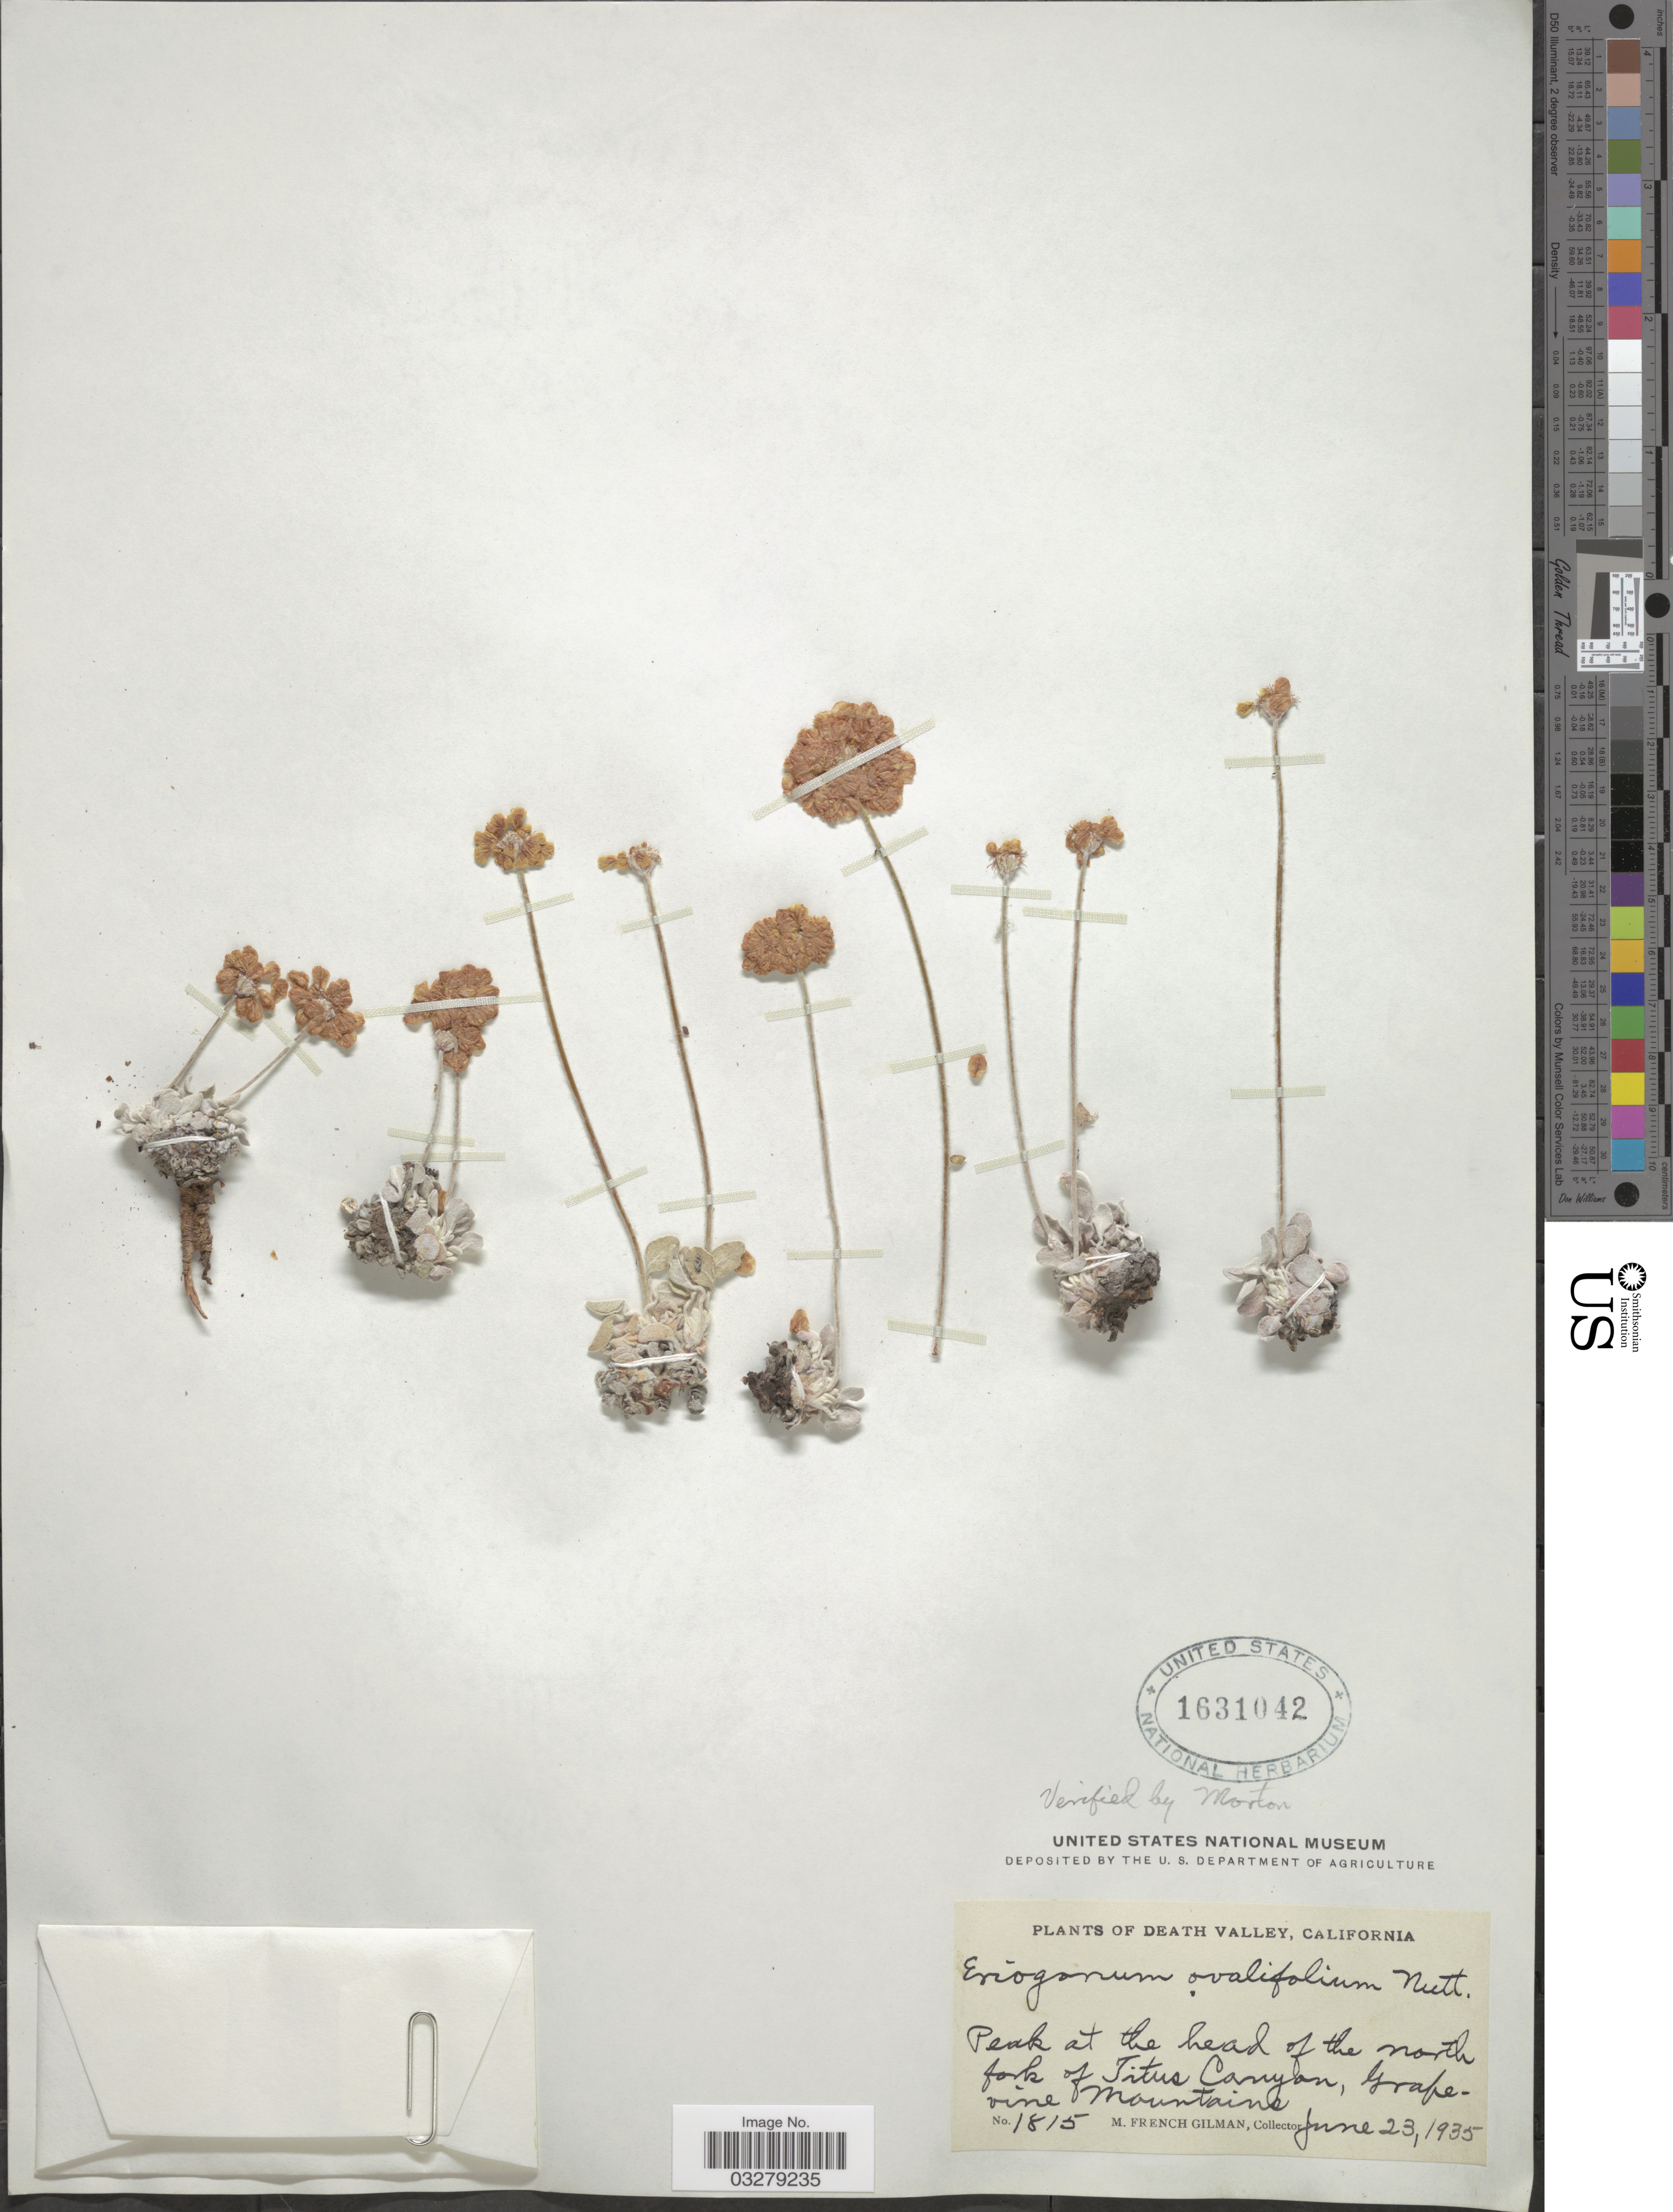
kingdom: Plantae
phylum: Tracheophyta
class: Magnoliopsida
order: Caryophyllales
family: Polygonaceae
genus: Eriogonum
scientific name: Eriogonum ovalifolium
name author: Nutt.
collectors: M. F. Gilman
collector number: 1815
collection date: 1935-06-23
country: United States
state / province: California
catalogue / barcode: US 1631042